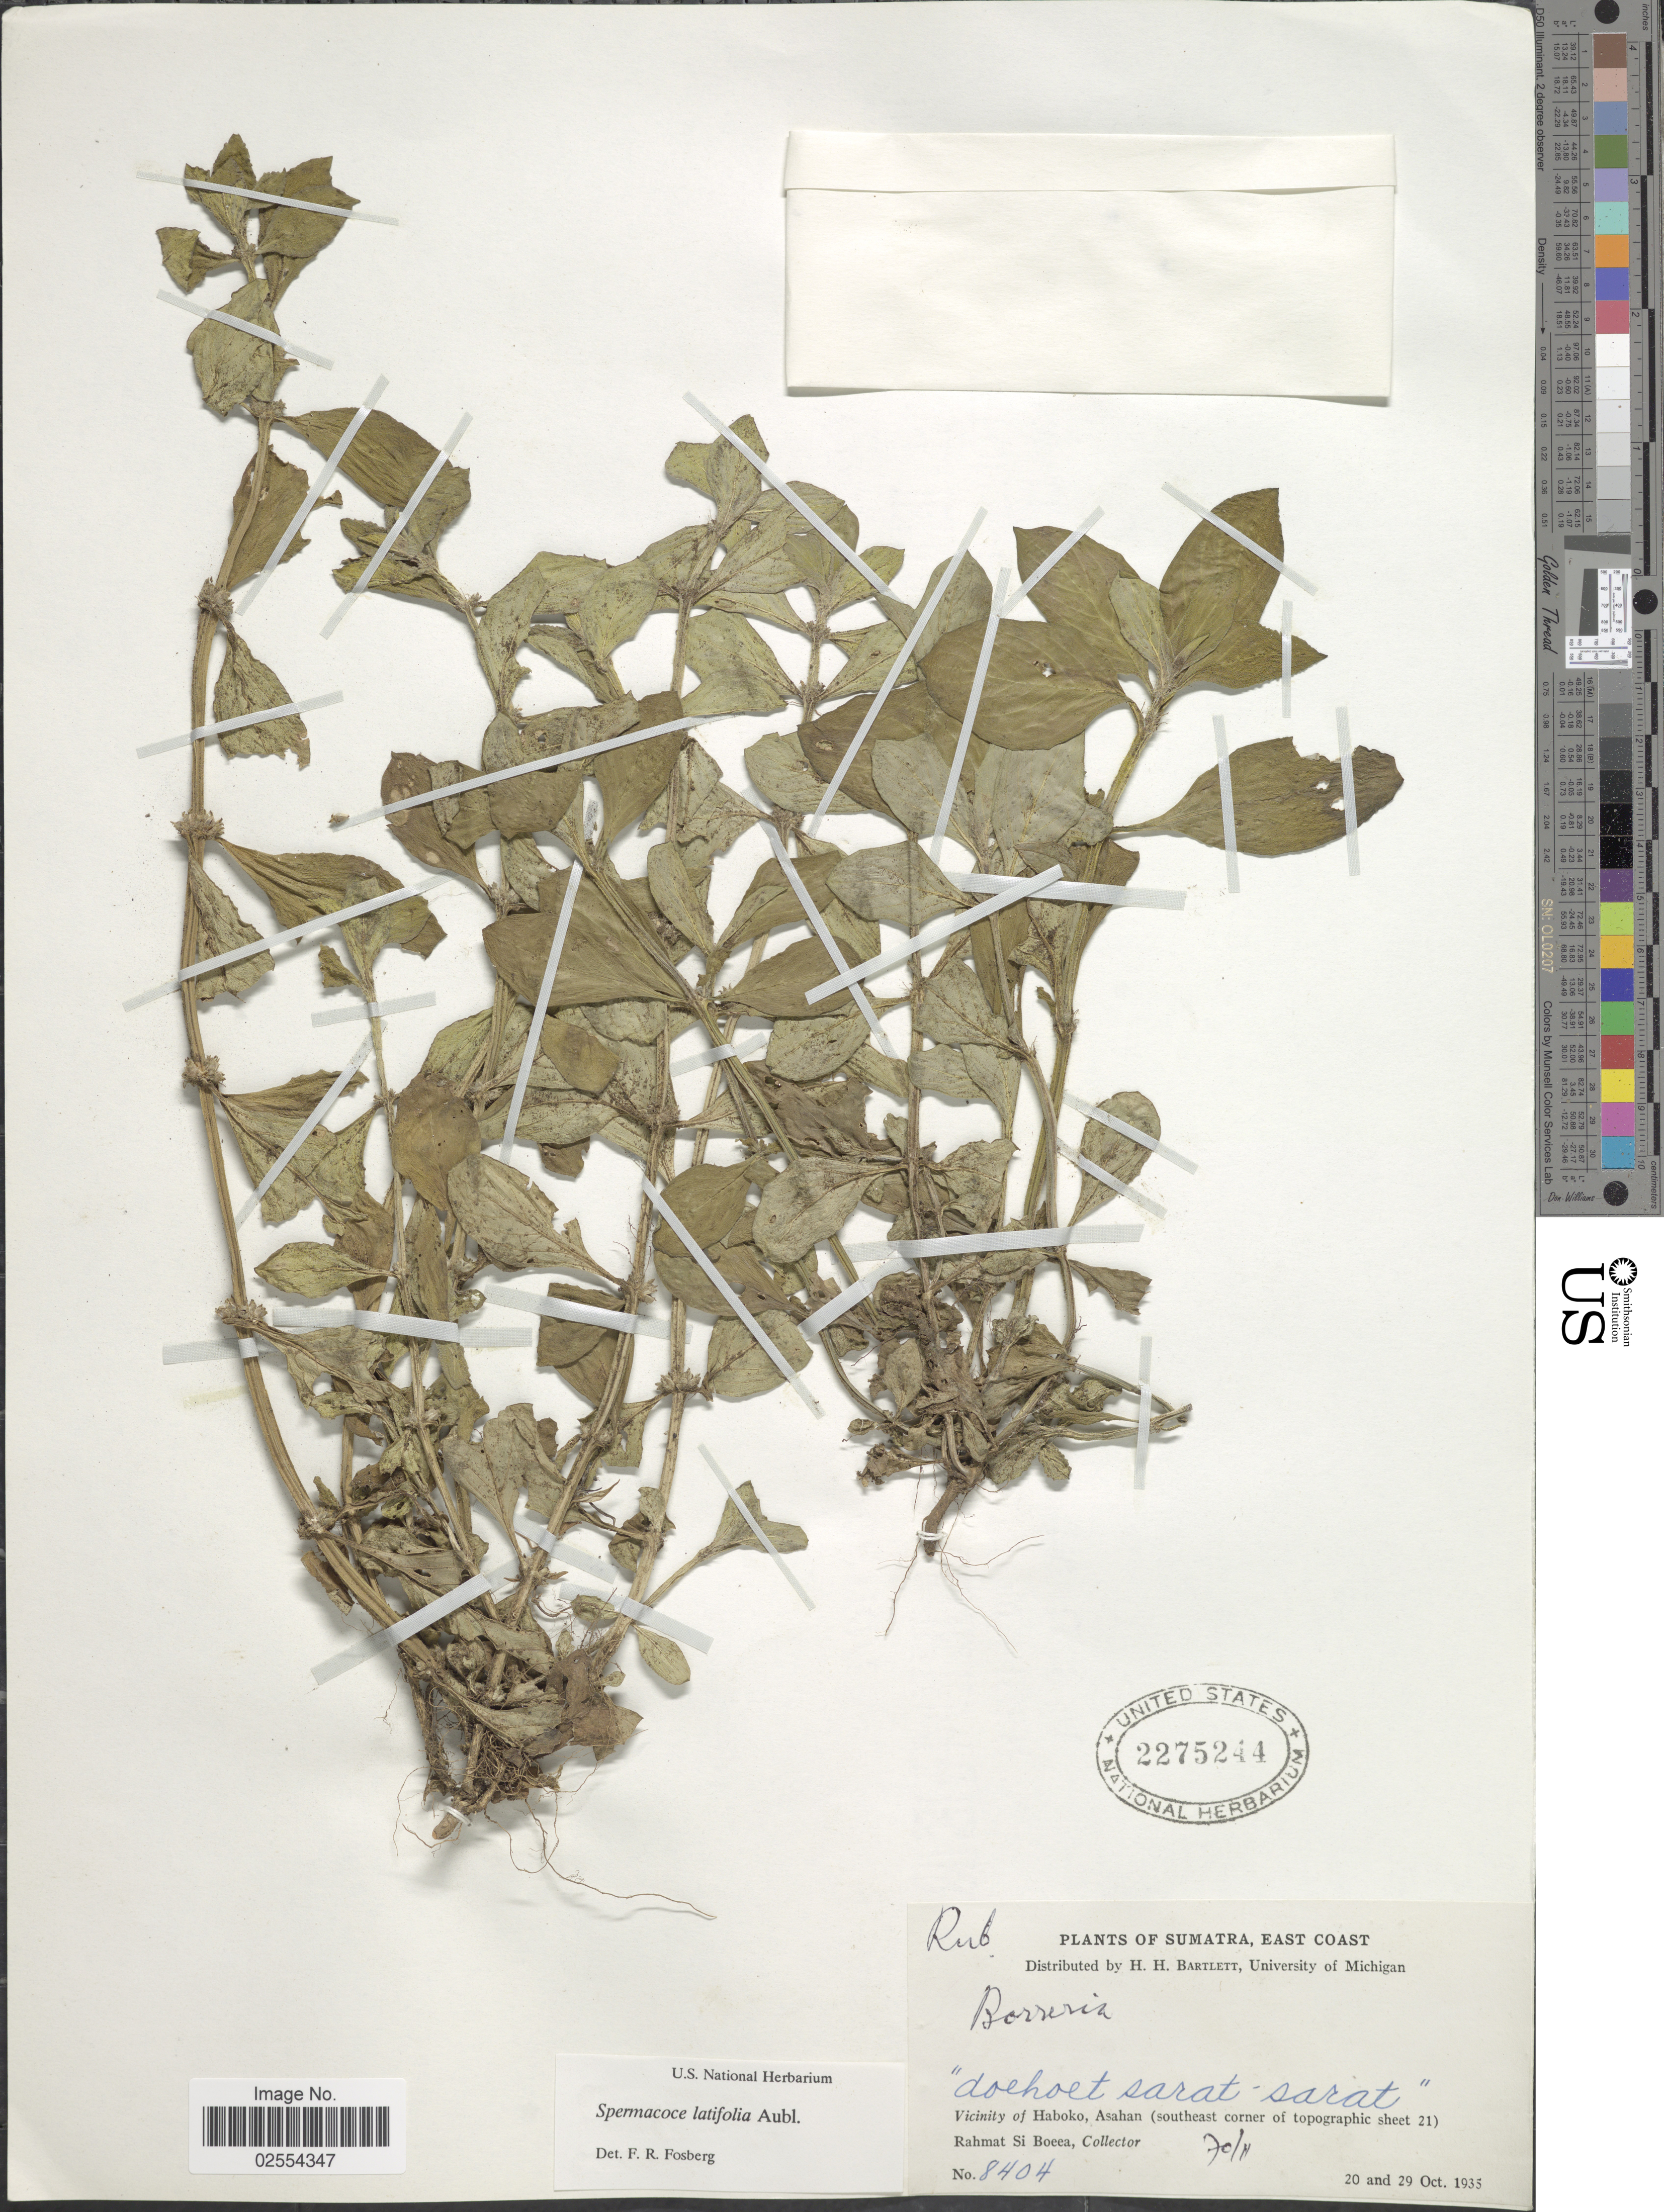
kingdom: Plantae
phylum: Tracheophyta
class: Magnoliopsida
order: Gentianales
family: Rubiaceae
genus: Spermacoce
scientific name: Spermacoce latifolia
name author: Aubl.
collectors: Rahmat Si Boeea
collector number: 8404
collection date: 1935-10-20/1935-10-29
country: Indonesia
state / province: Sumatra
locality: East Coast 'doehoet sarat-sarat', Vicinity of Haboko, Asahan (southeast corner of topographic sheet 21)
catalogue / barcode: US 2275244